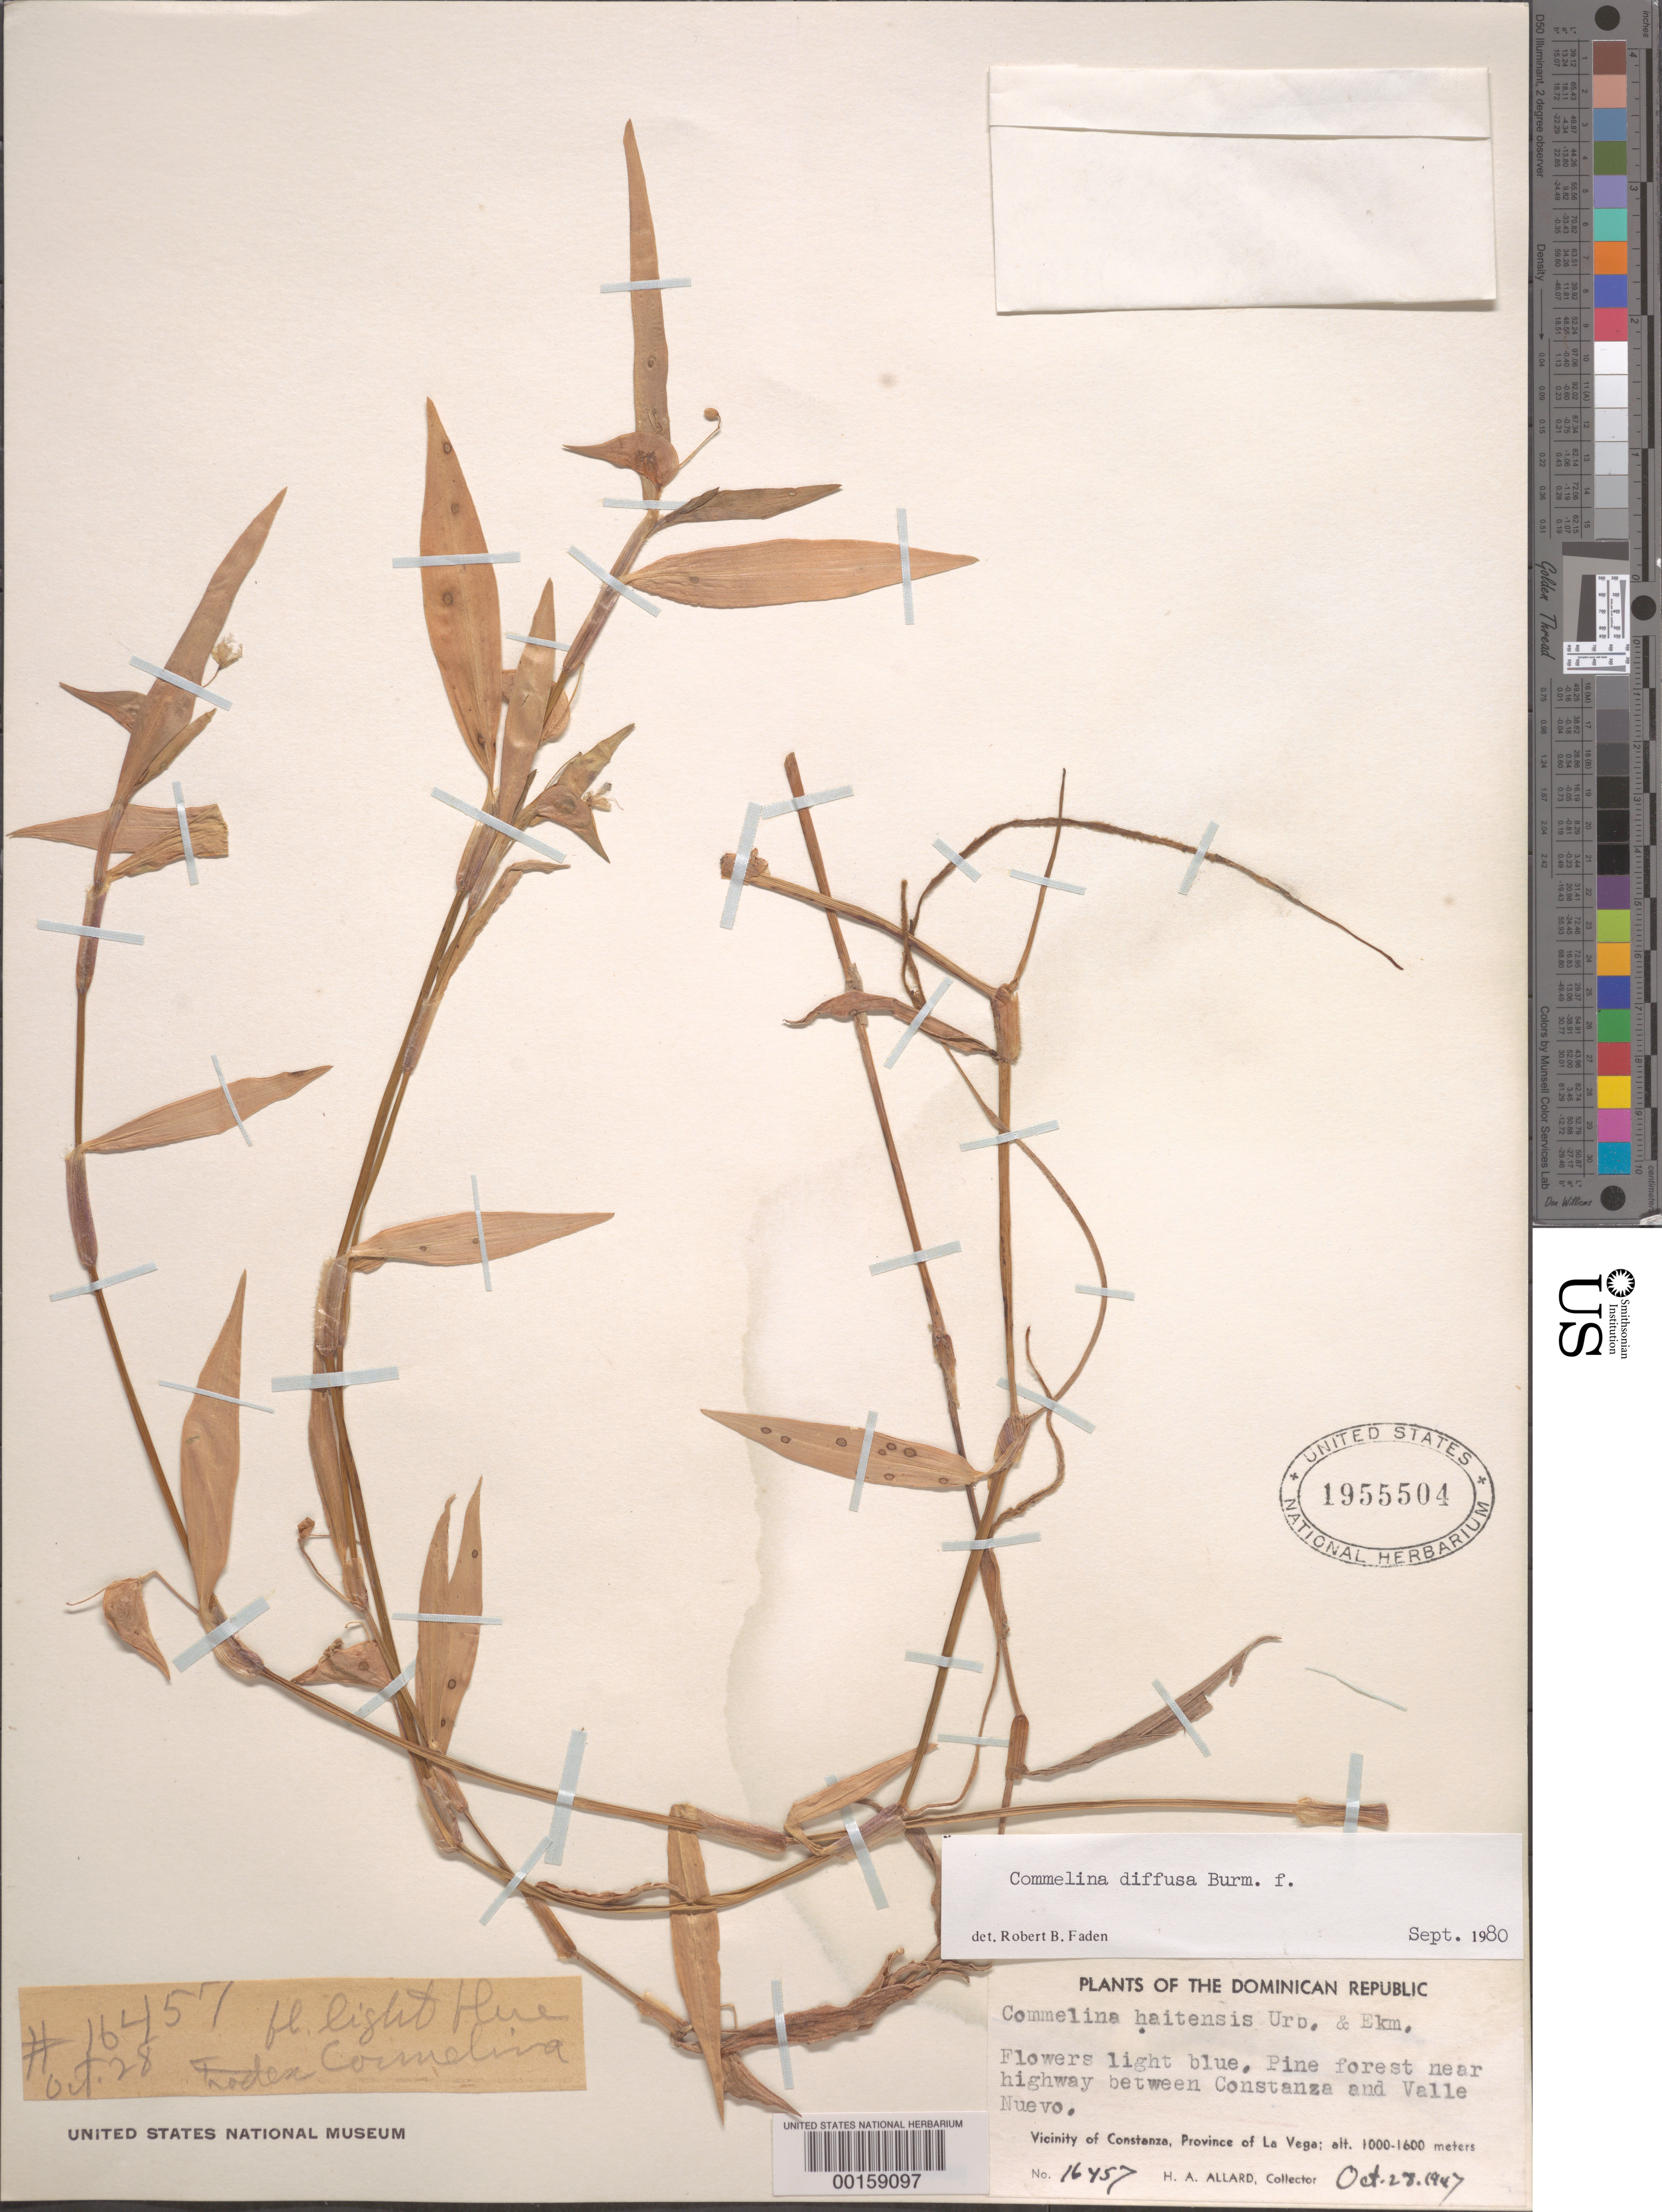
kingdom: Plantae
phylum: Tracheophyta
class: Liliopsida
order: Commelinales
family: Commelinaceae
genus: Commelina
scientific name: Commelina diffusa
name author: Burm. f.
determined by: Faden, Robert B., (US), Smithsonian Institution - National Museum of Natural History (UNITED STATES)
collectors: H. A. Allard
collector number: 16457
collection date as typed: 28 Oct 1947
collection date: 1947-10-28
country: Dominican Republic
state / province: La Vega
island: Hispaniola Island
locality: Constanza, near valle nuevo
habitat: Pine forest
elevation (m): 1000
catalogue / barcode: US 1955504